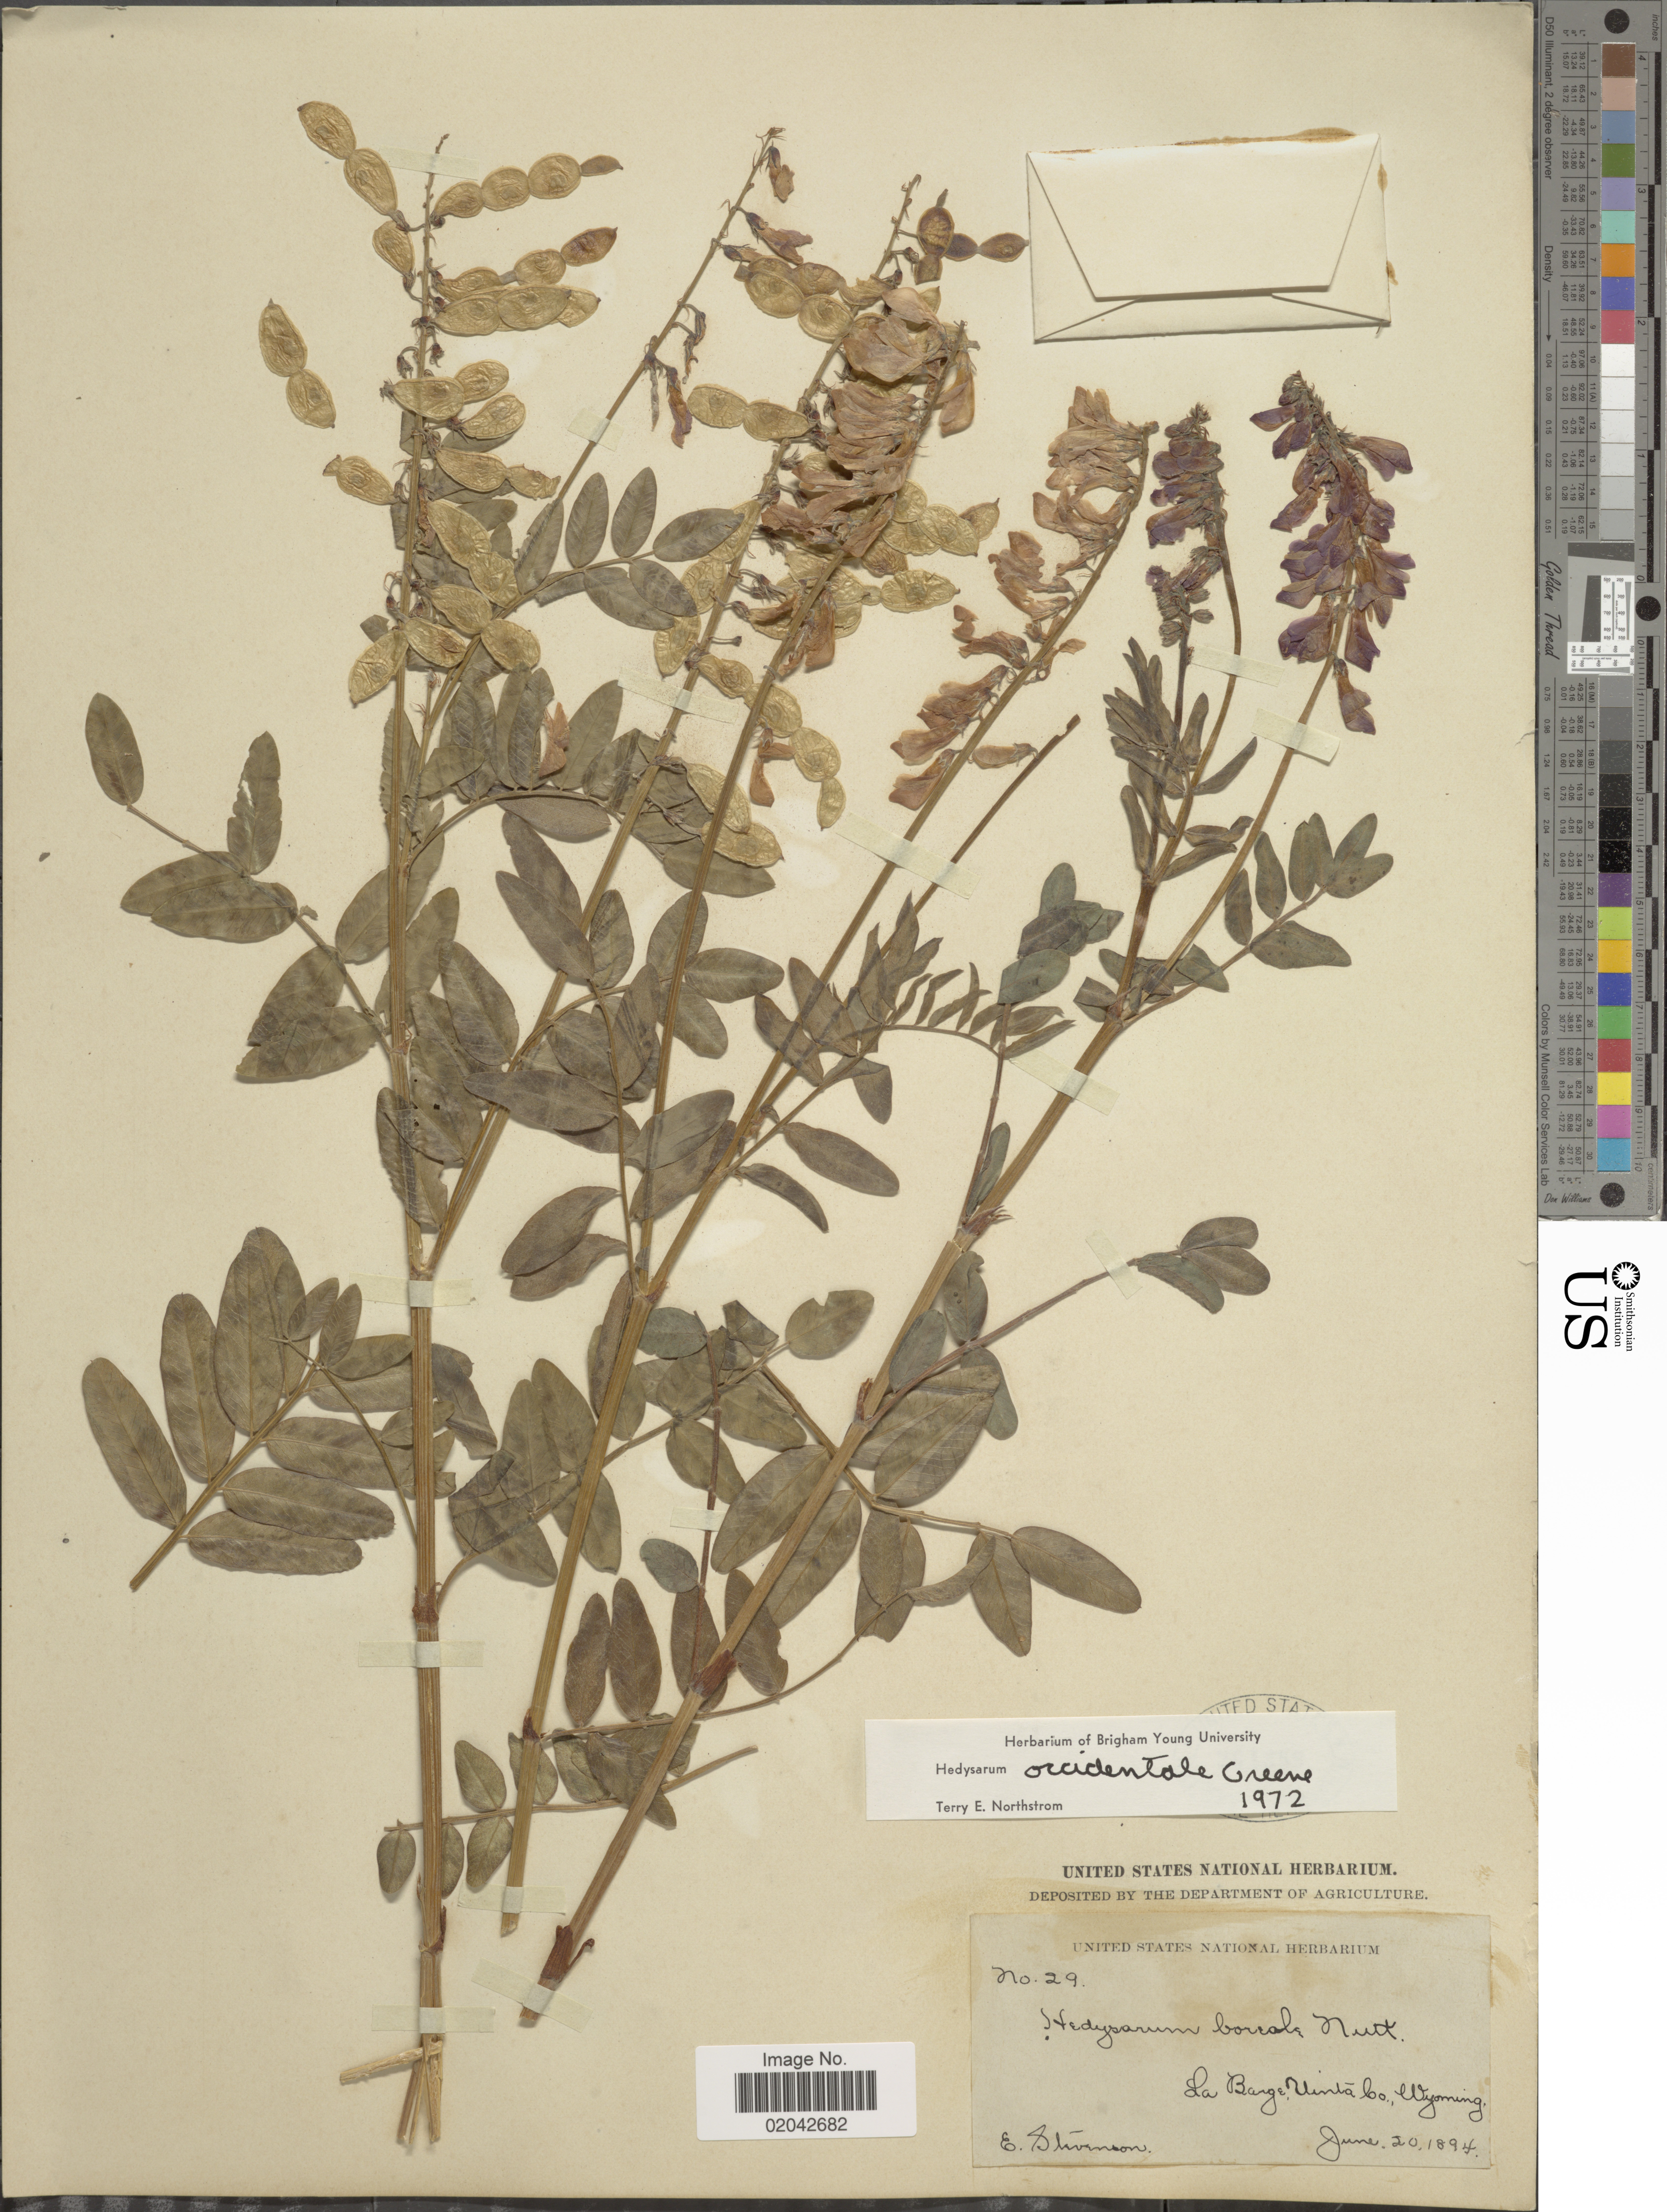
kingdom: Plantae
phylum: Tracheophyta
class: Magnoliopsida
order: Fabales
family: Fabaceae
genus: Hedysarum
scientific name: Hedysarum occidentale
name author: Greene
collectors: E. Stevenson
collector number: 29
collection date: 1894-06-20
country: United States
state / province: Wyoming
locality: La Barge, Uinta Co.